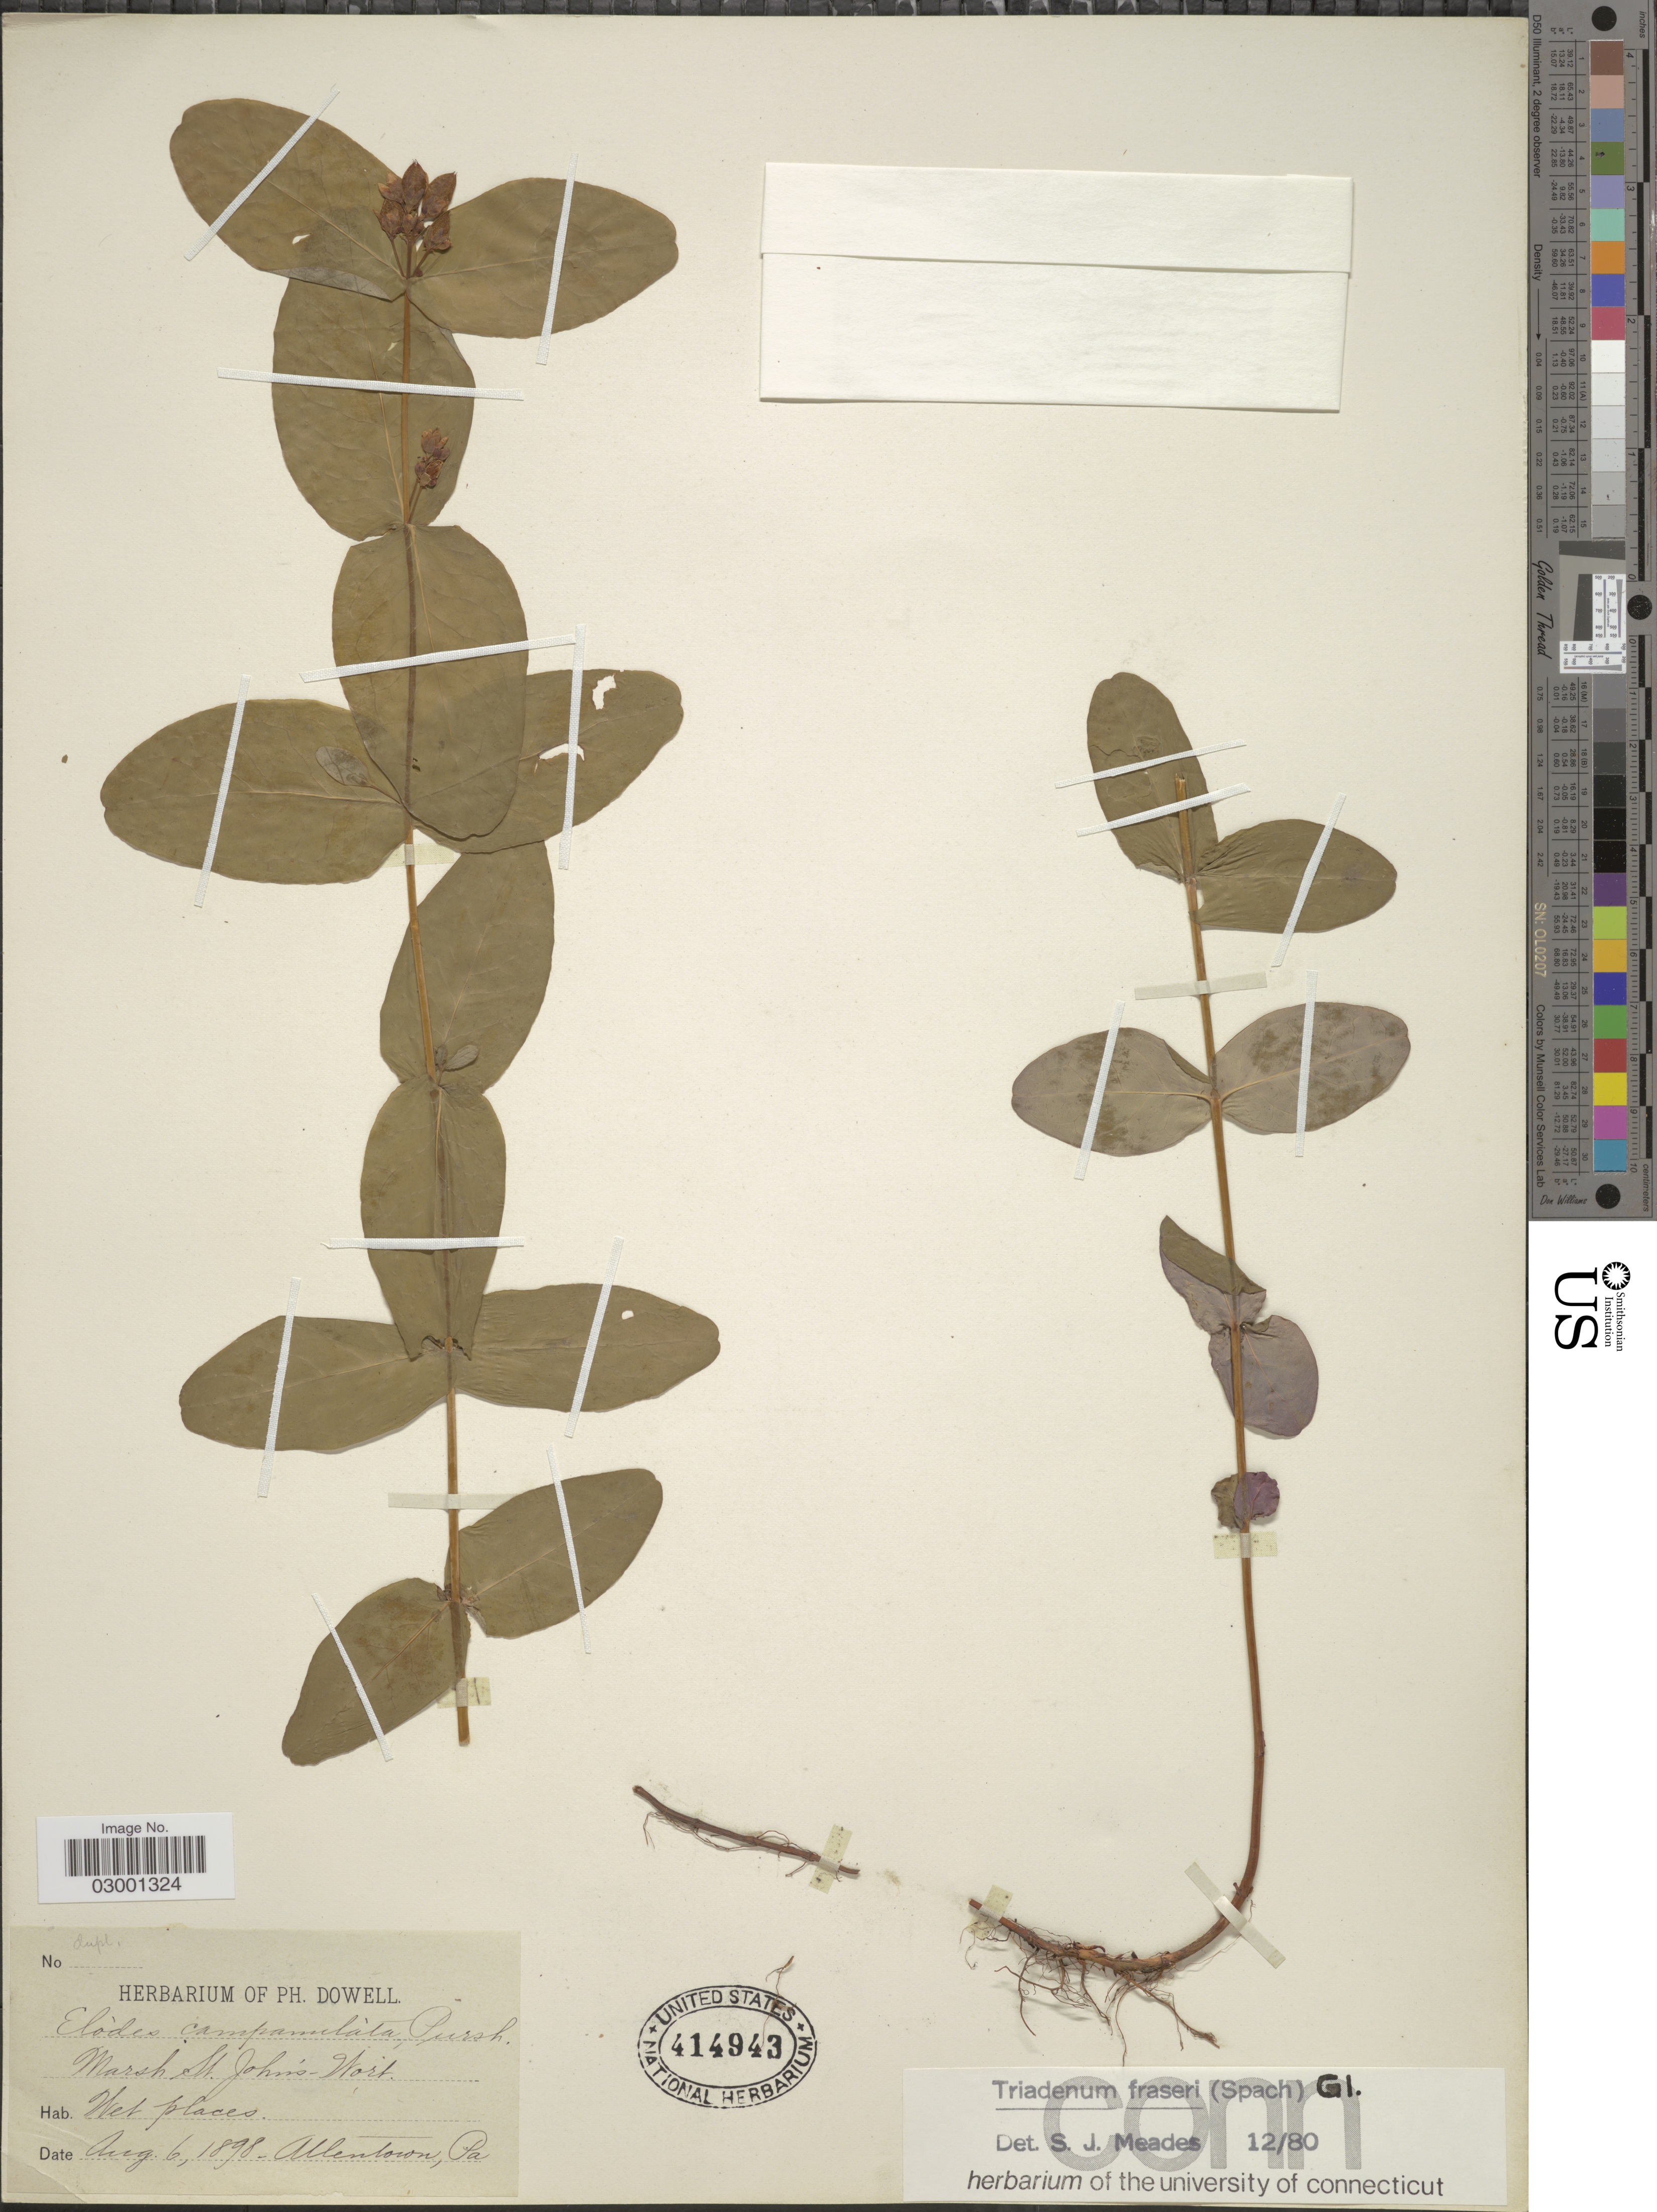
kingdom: Plantae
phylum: Tracheophyta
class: Magnoliopsida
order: Malpighiales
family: Hypericaceae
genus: Hypericum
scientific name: Hypericum fraseri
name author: Steud.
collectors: Ex herb. Ph. Dowell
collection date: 1898-08-06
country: United States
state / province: Pennsylvania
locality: Marsh St. John's Wort. Wet places. Allentown.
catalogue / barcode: US 414943